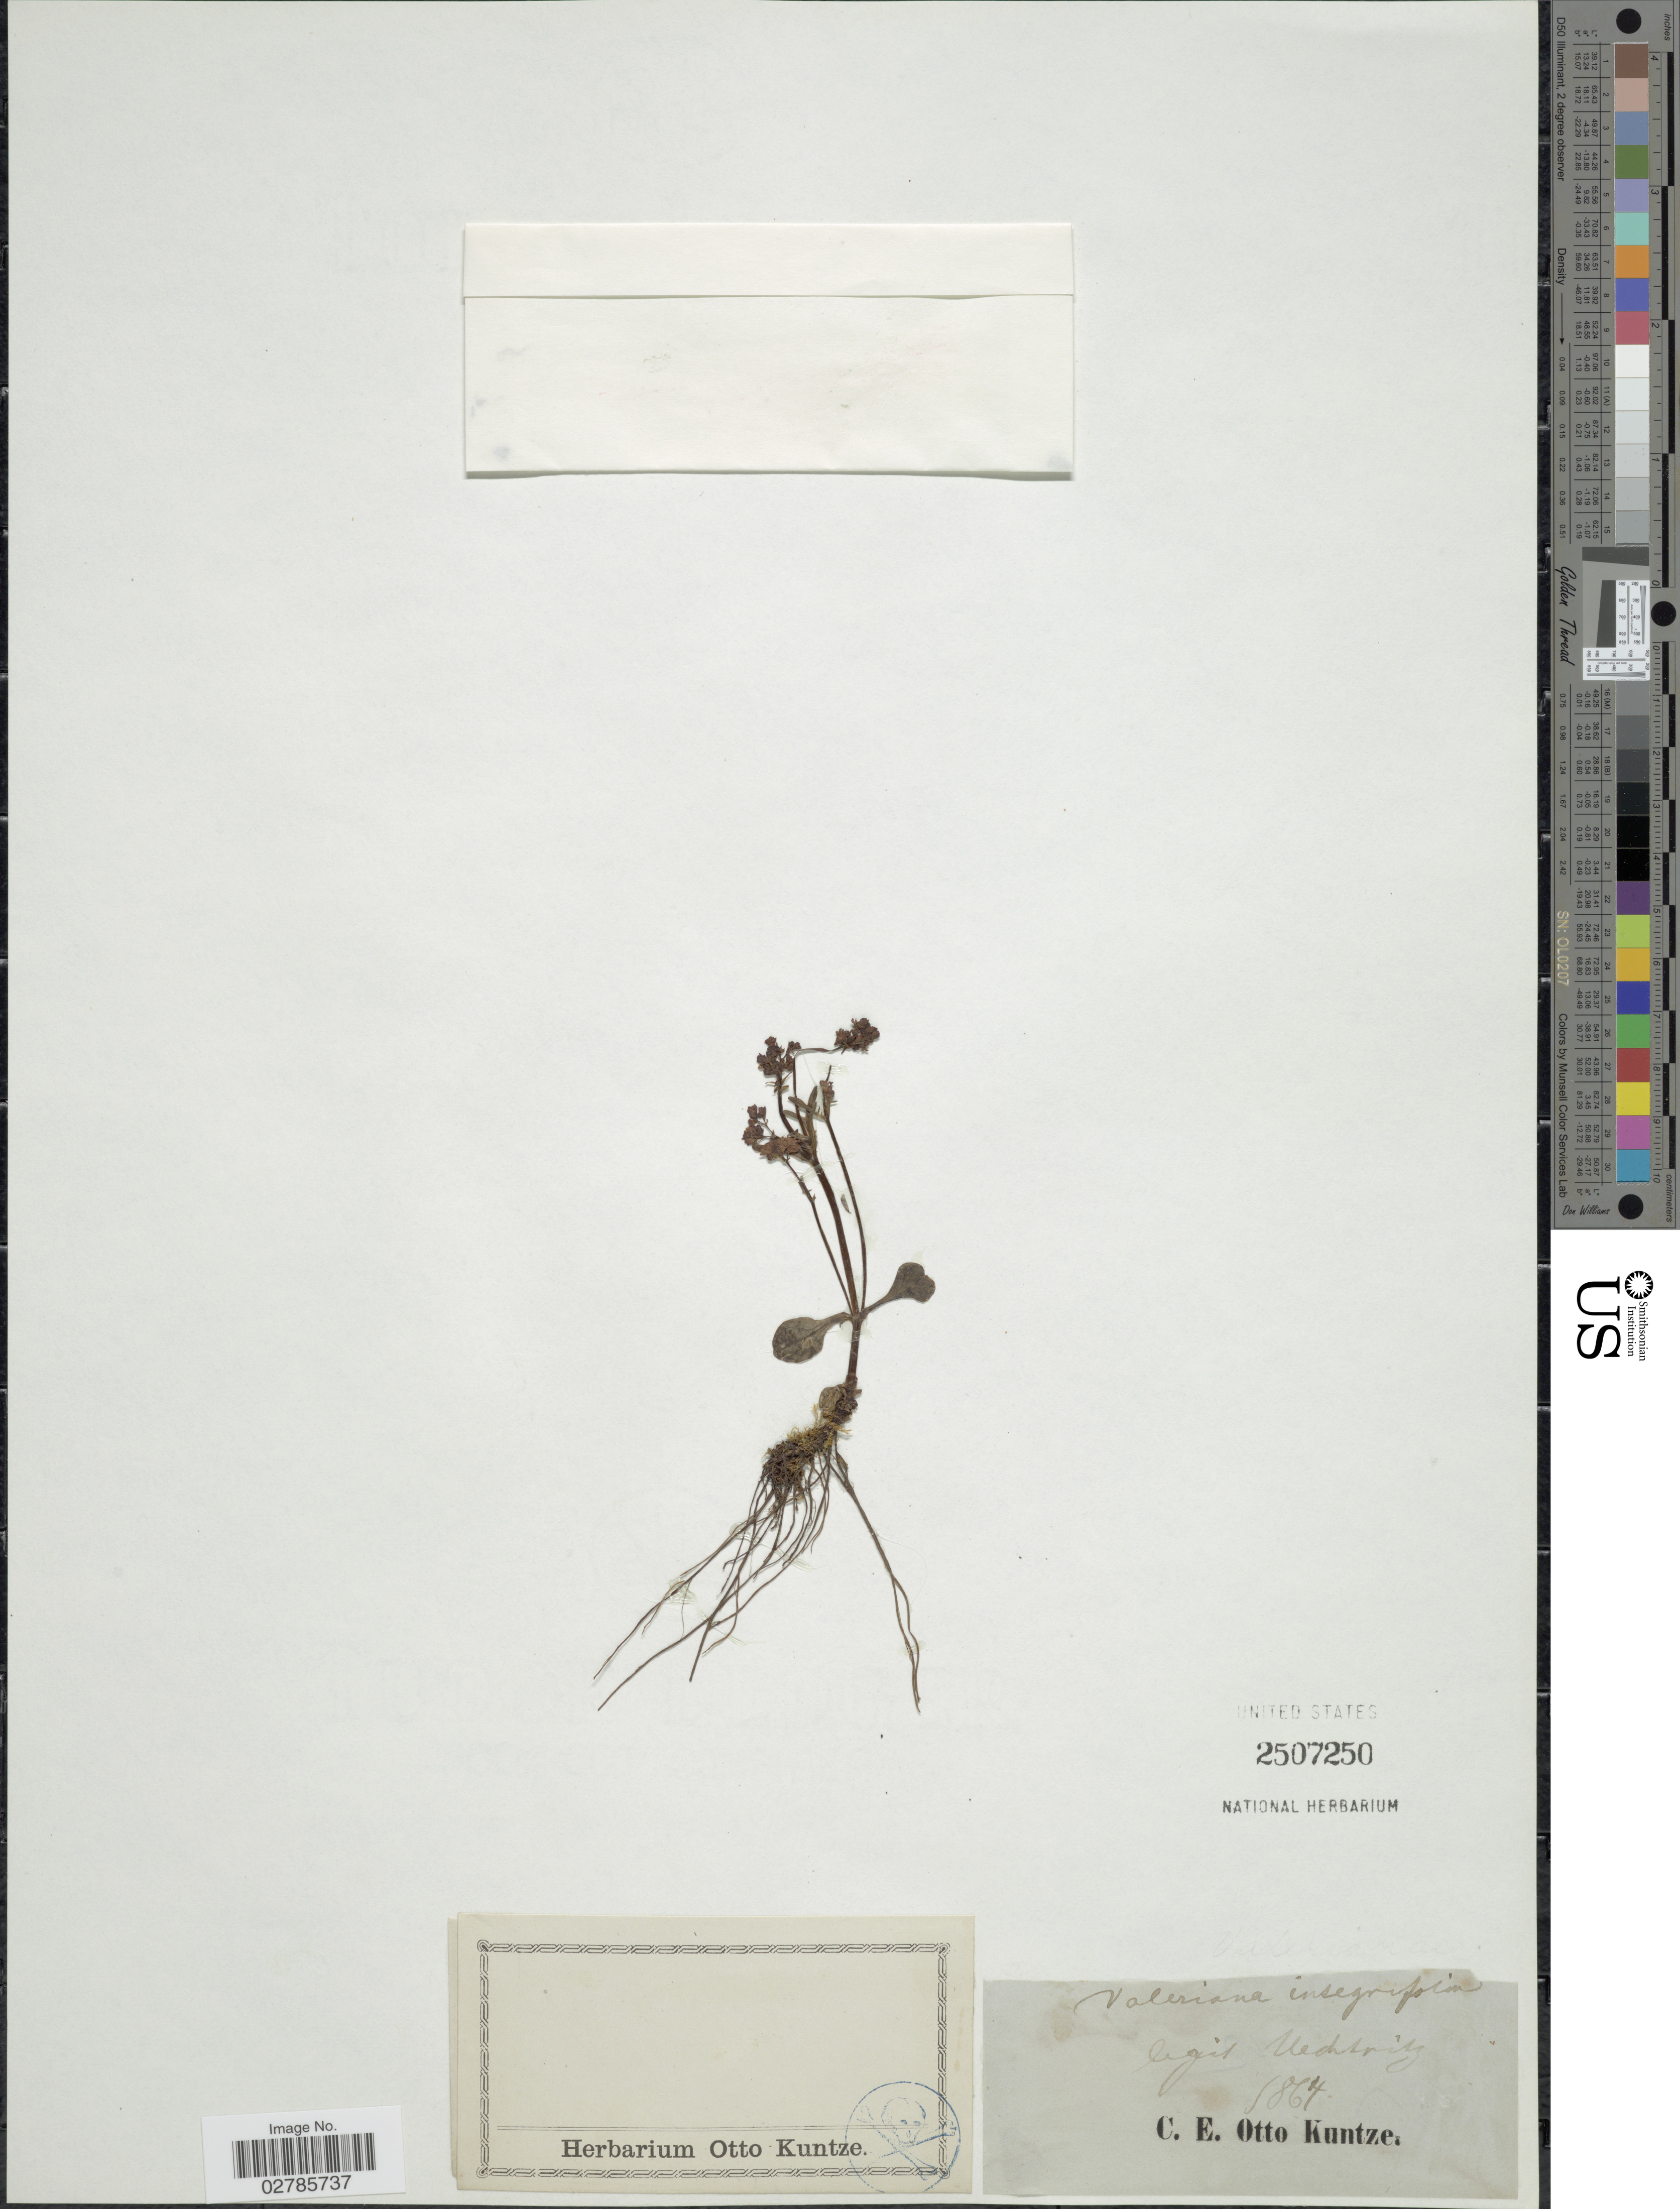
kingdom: Plantae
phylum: Tracheophyta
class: Magnoliopsida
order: Dipsacales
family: Caprifoliaceae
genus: Valeriana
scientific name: Valeriana integrifolia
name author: Phil.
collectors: Uechtritz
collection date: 1864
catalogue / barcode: US 2507250